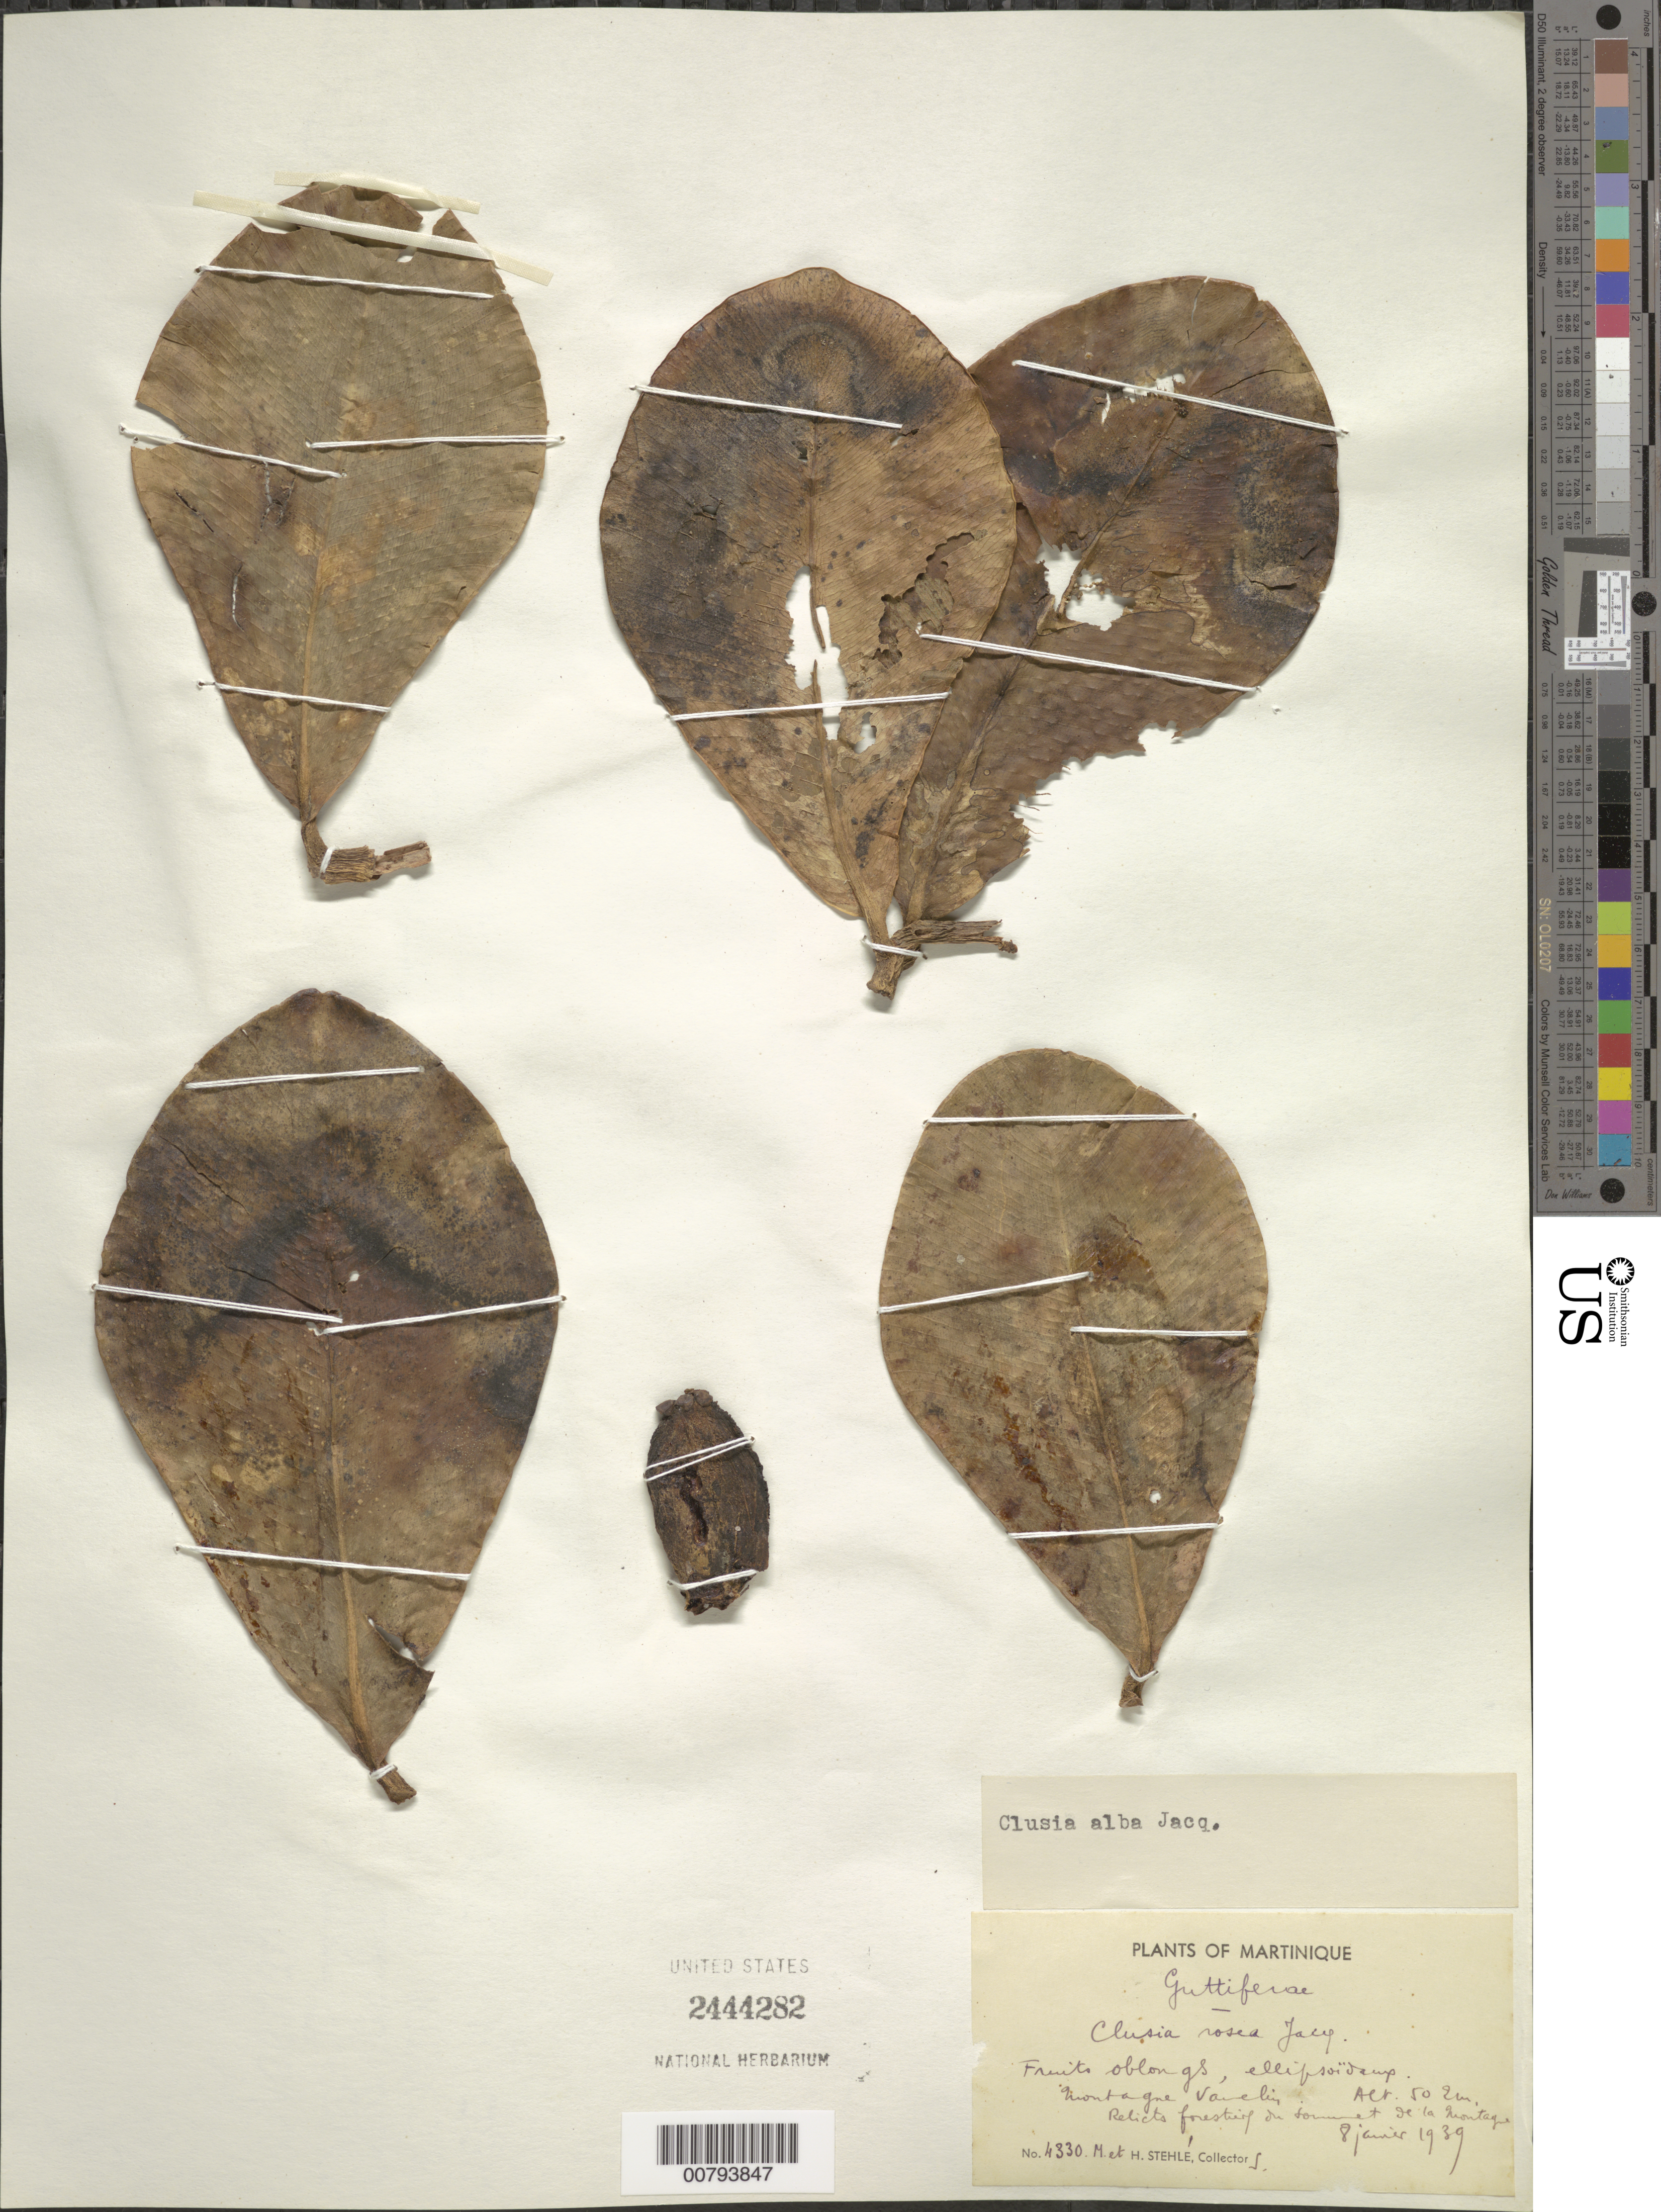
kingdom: Plantae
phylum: Tracheophyta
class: Magnoliopsida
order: Malpighiales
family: Clusiaceae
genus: Clusia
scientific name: Clusia major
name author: L.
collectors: M. Stehlé & H. Stehlé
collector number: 4330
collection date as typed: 08 Jan 1939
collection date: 1939-01-08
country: Martinique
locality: Montagne Vanelin (sp?)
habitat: Relicts forestier de summit de la montagne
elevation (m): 502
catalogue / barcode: US 2444282